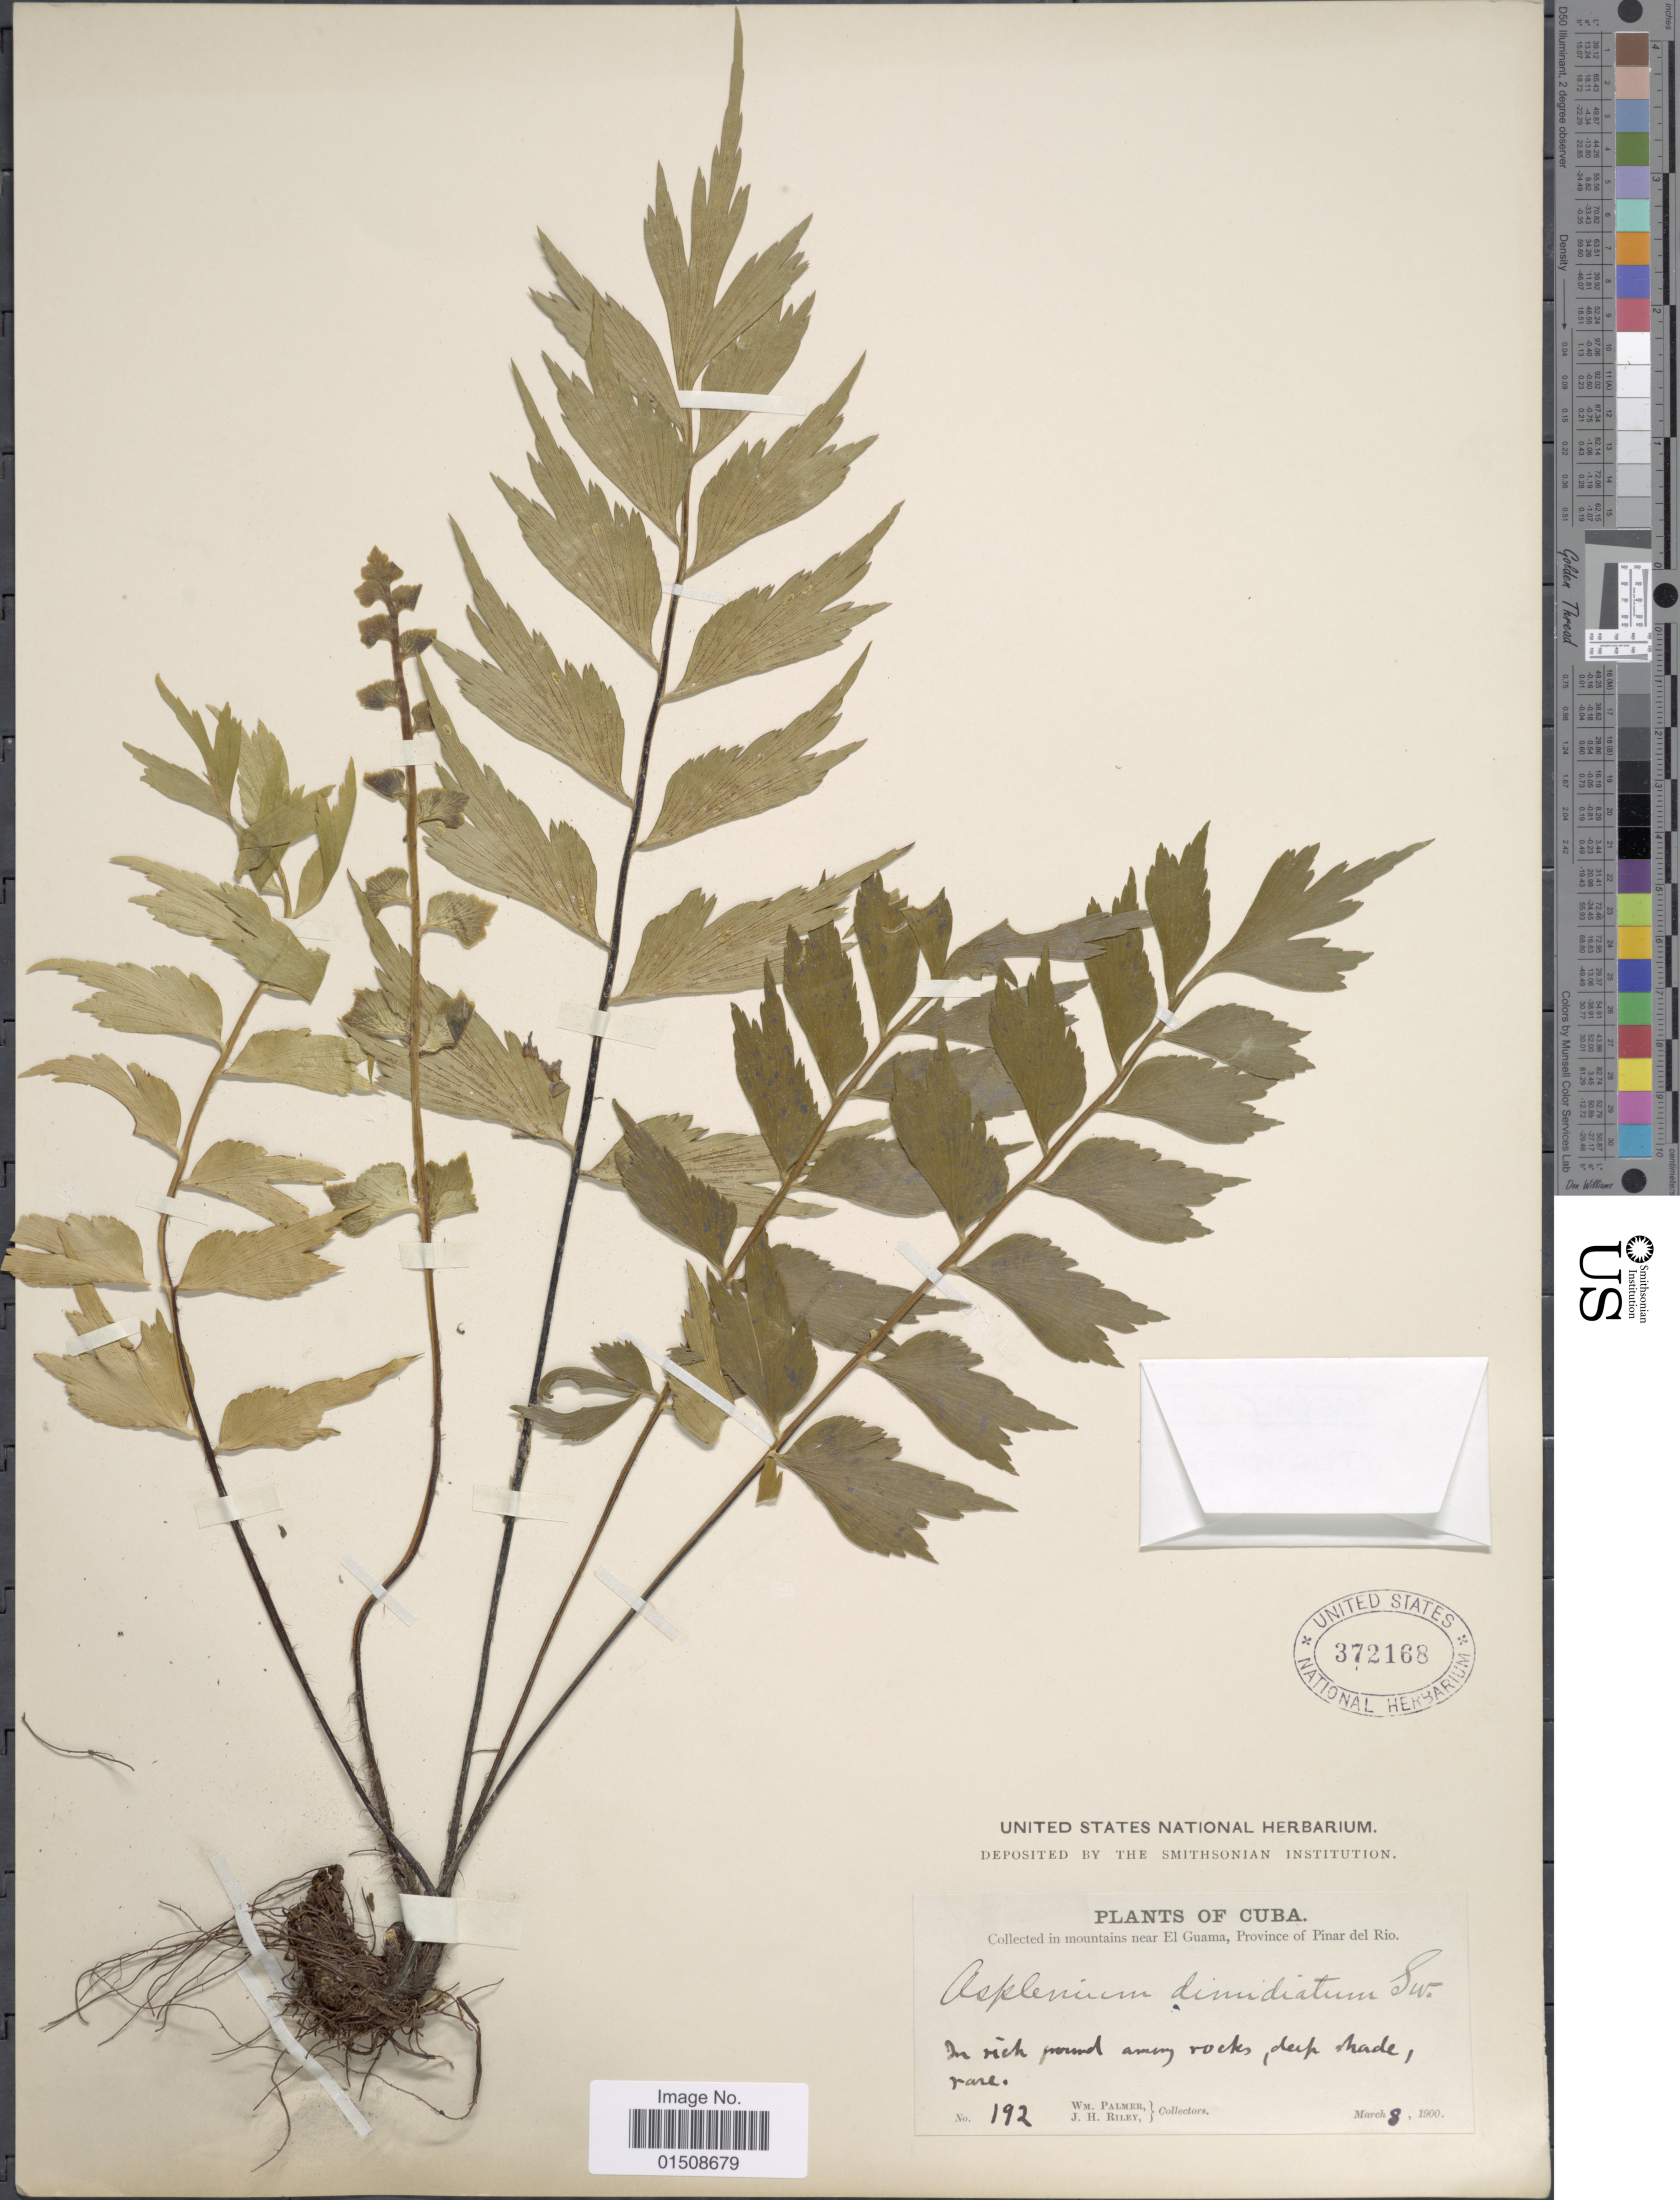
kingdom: Plantae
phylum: Tracheophyta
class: Polypodiopsida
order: Polypodiales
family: Aspleniaceae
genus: Asplenium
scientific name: Asplenium dimidiatum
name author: Sw.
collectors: W. Palmer & J. H. Riley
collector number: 192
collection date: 1900-03-08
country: Cuba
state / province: Pinar del Río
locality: Mountains near El Guama, Province of Pinar del Rio.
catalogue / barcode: US 372168